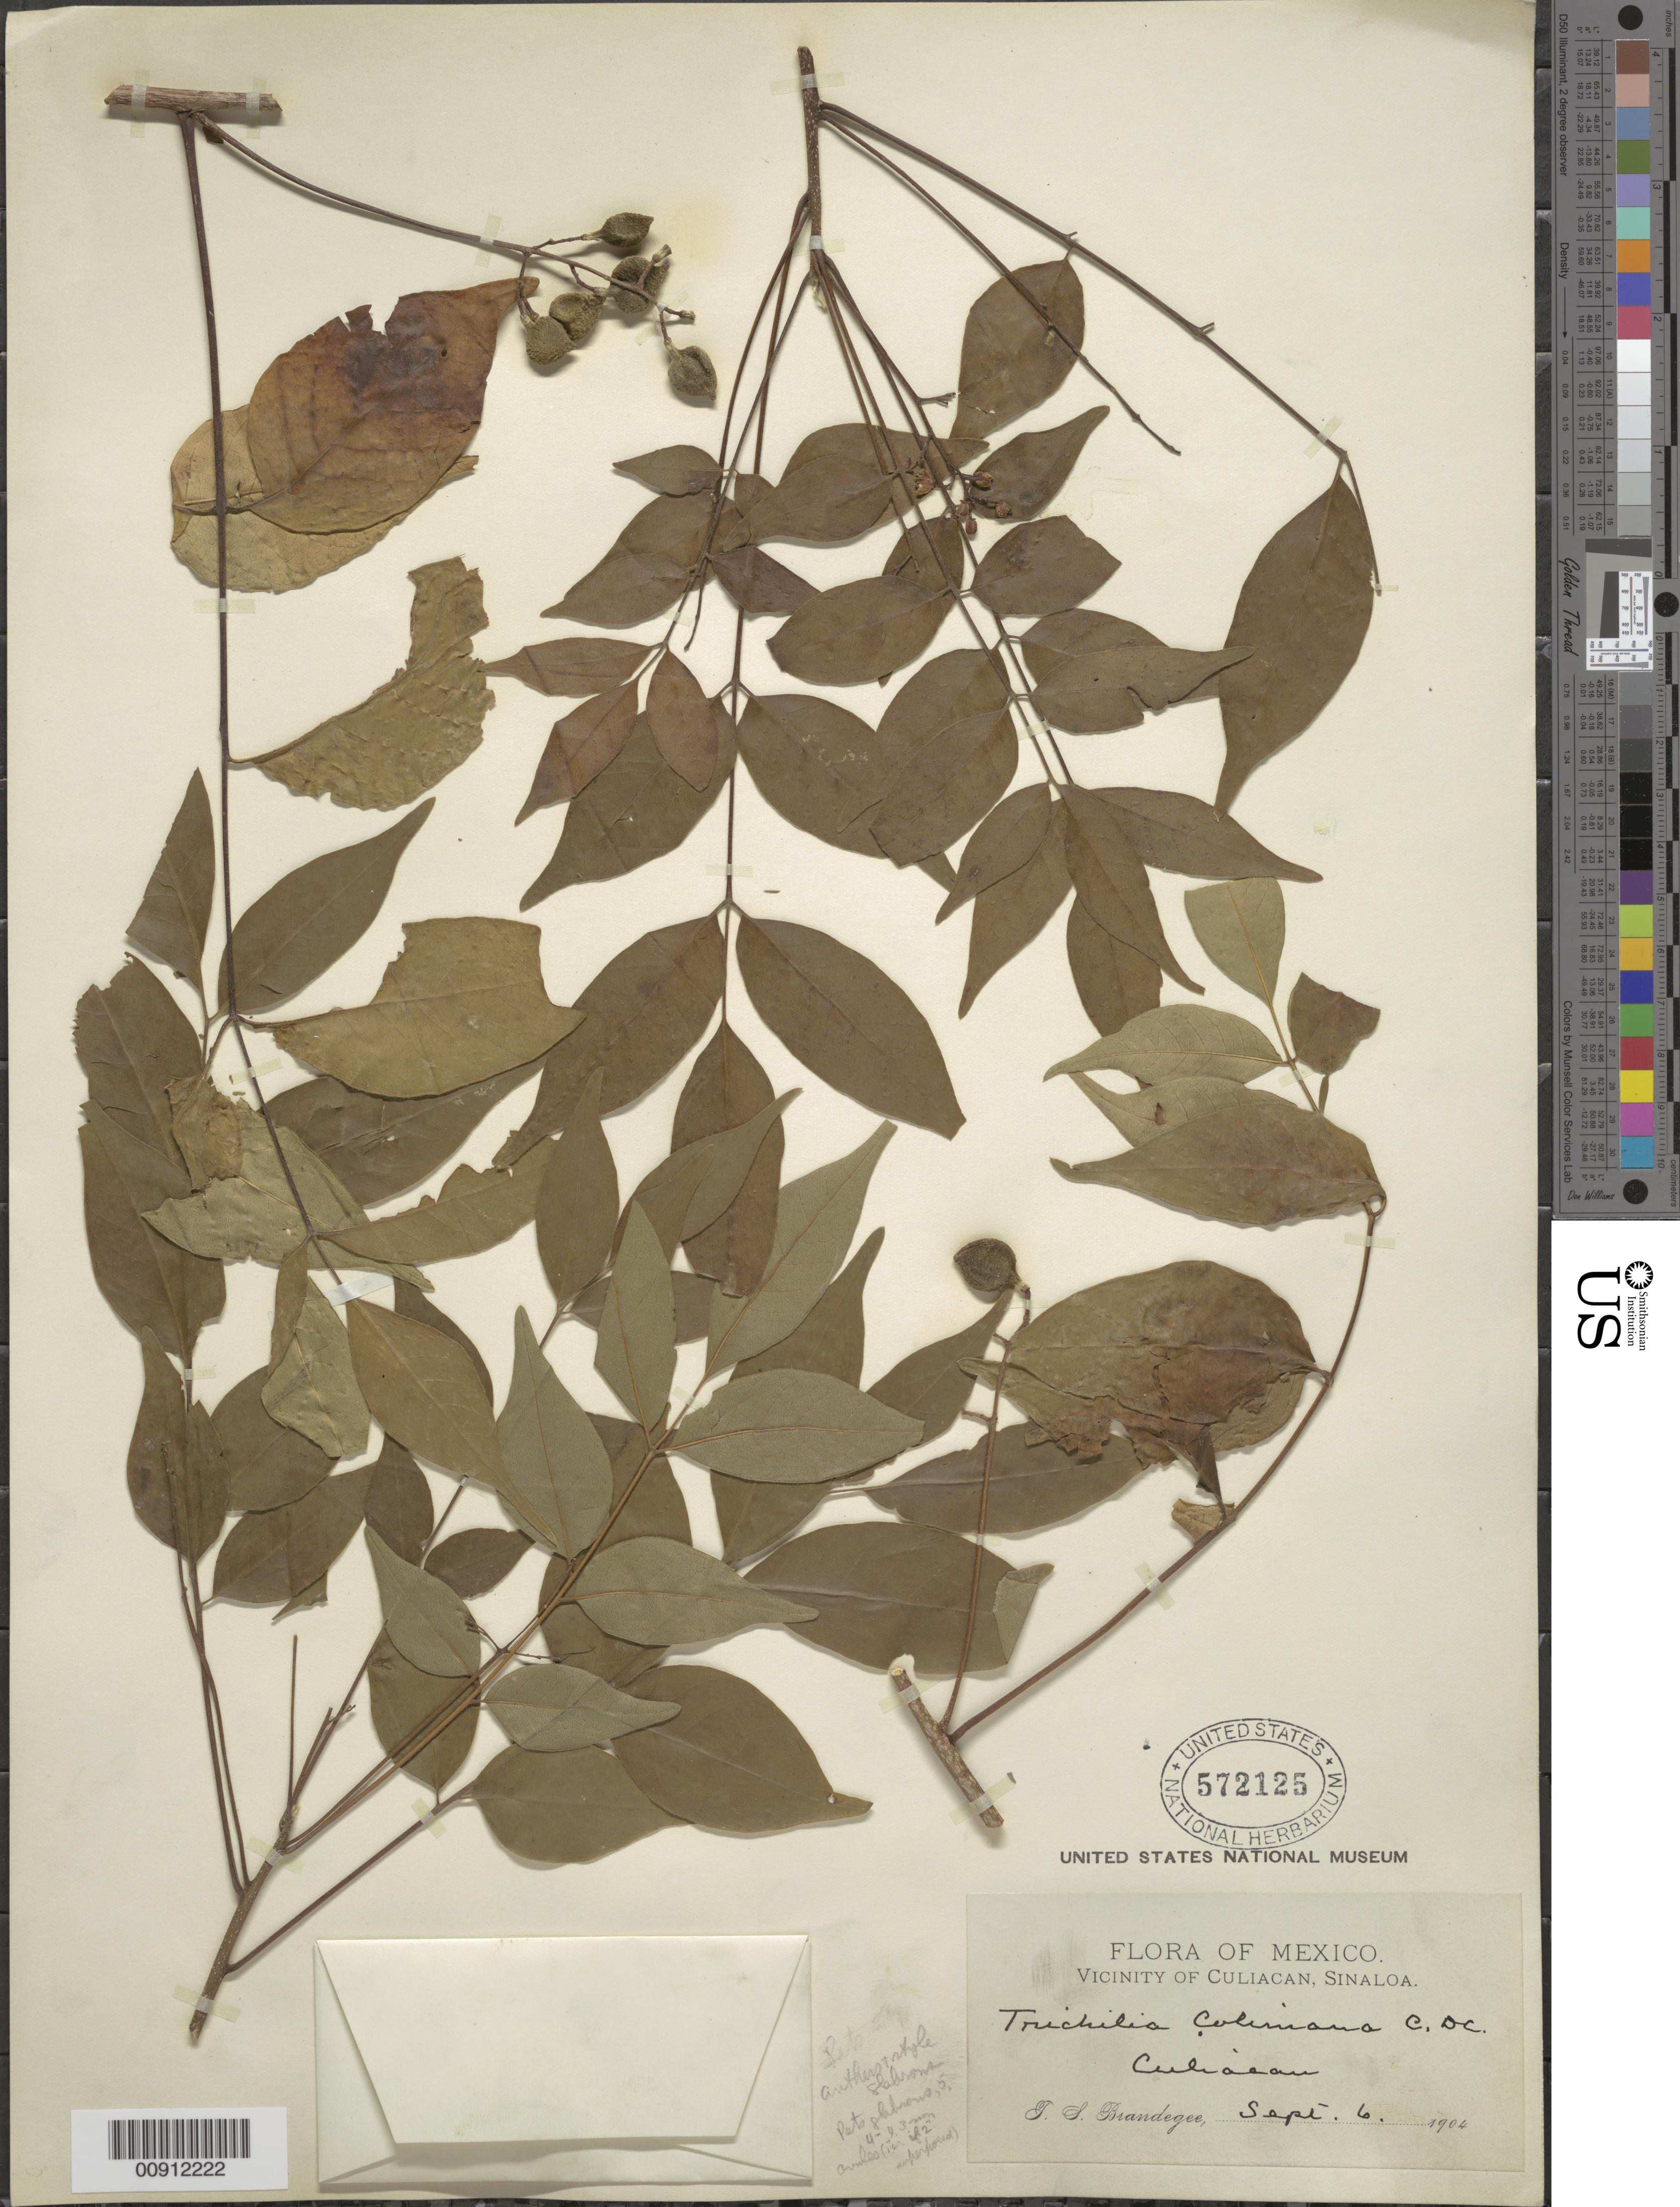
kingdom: Plantae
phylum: Tracheophyta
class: Magnoliopsida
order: Sapindales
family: Meliaceae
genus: Trichilia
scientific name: Trichilia colimana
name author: C. DC.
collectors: T. S. Brandegee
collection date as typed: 06 Sep 1904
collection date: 1904-09-06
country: Mexico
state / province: Sinaloa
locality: Culiacan, Sinaloa.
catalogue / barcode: US 572125